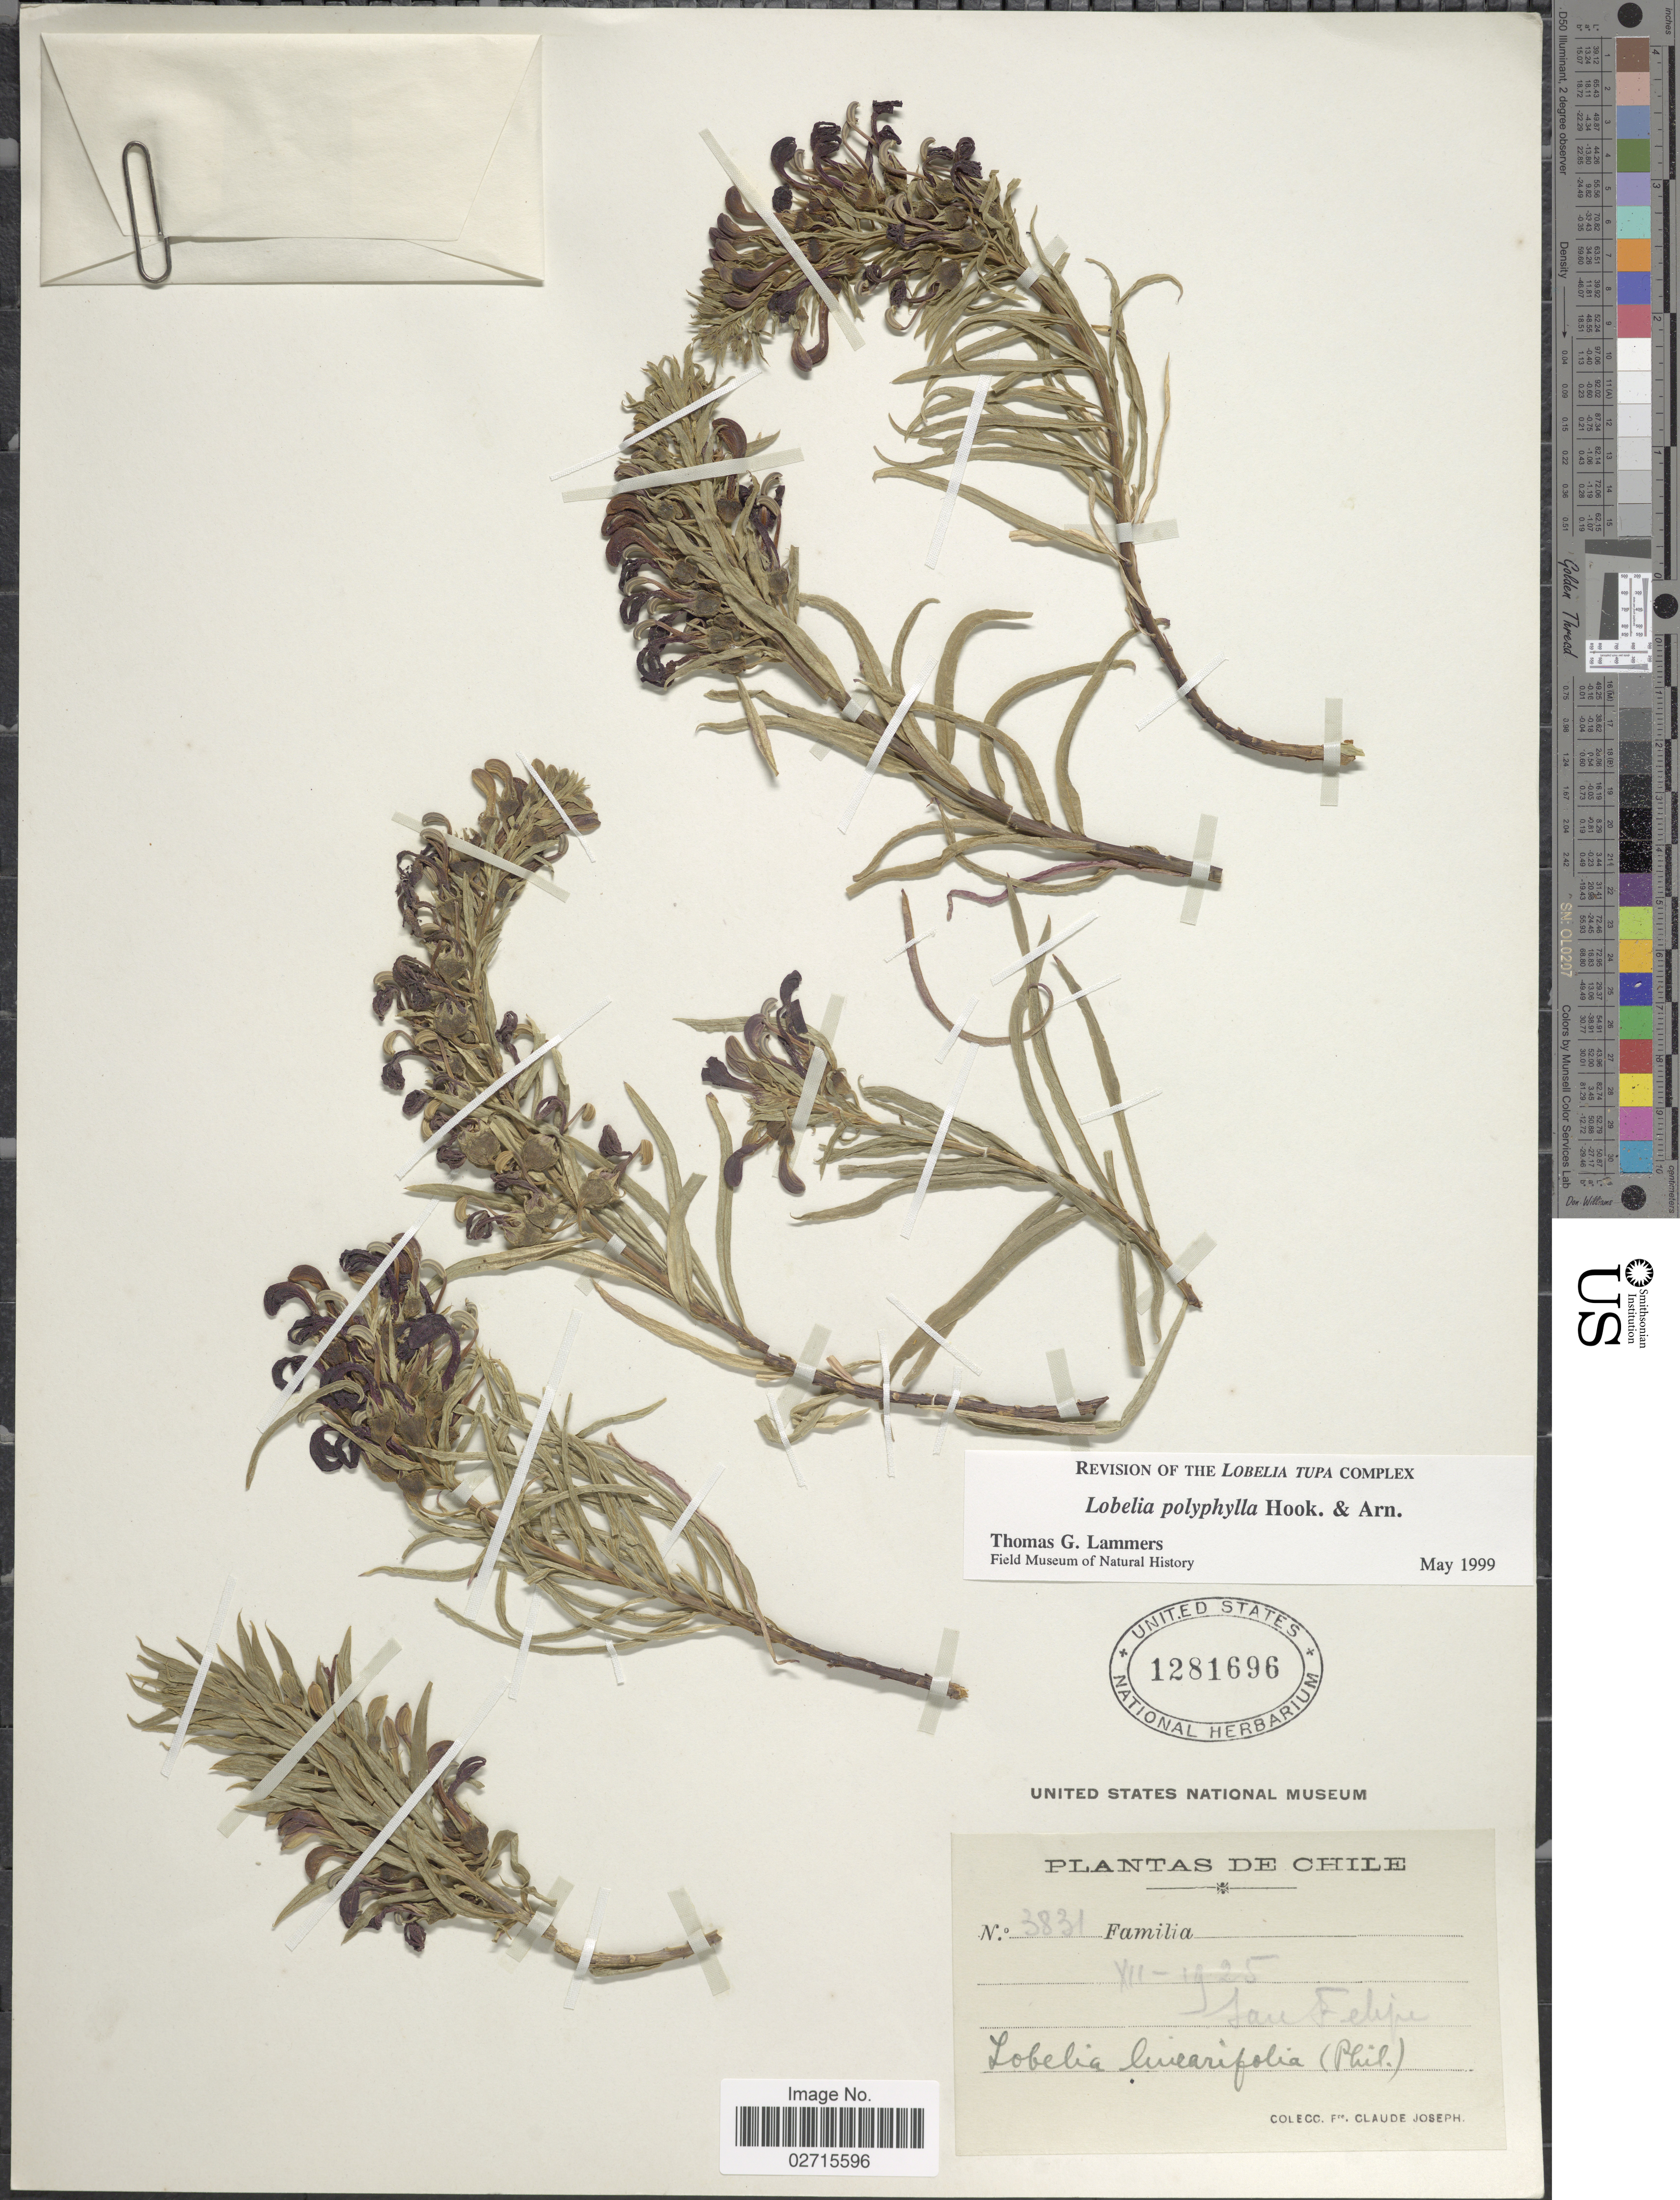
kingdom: Plantae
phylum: Tracheophyta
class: Magnoliopsida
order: Asterales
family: Campanulaceae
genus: Lobelia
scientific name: Lobelia polyphylla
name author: Hook. & Arn.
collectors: Bro. Claude-Joseph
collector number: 3831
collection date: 1925-12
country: Chile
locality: San Felipe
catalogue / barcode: US 1281696